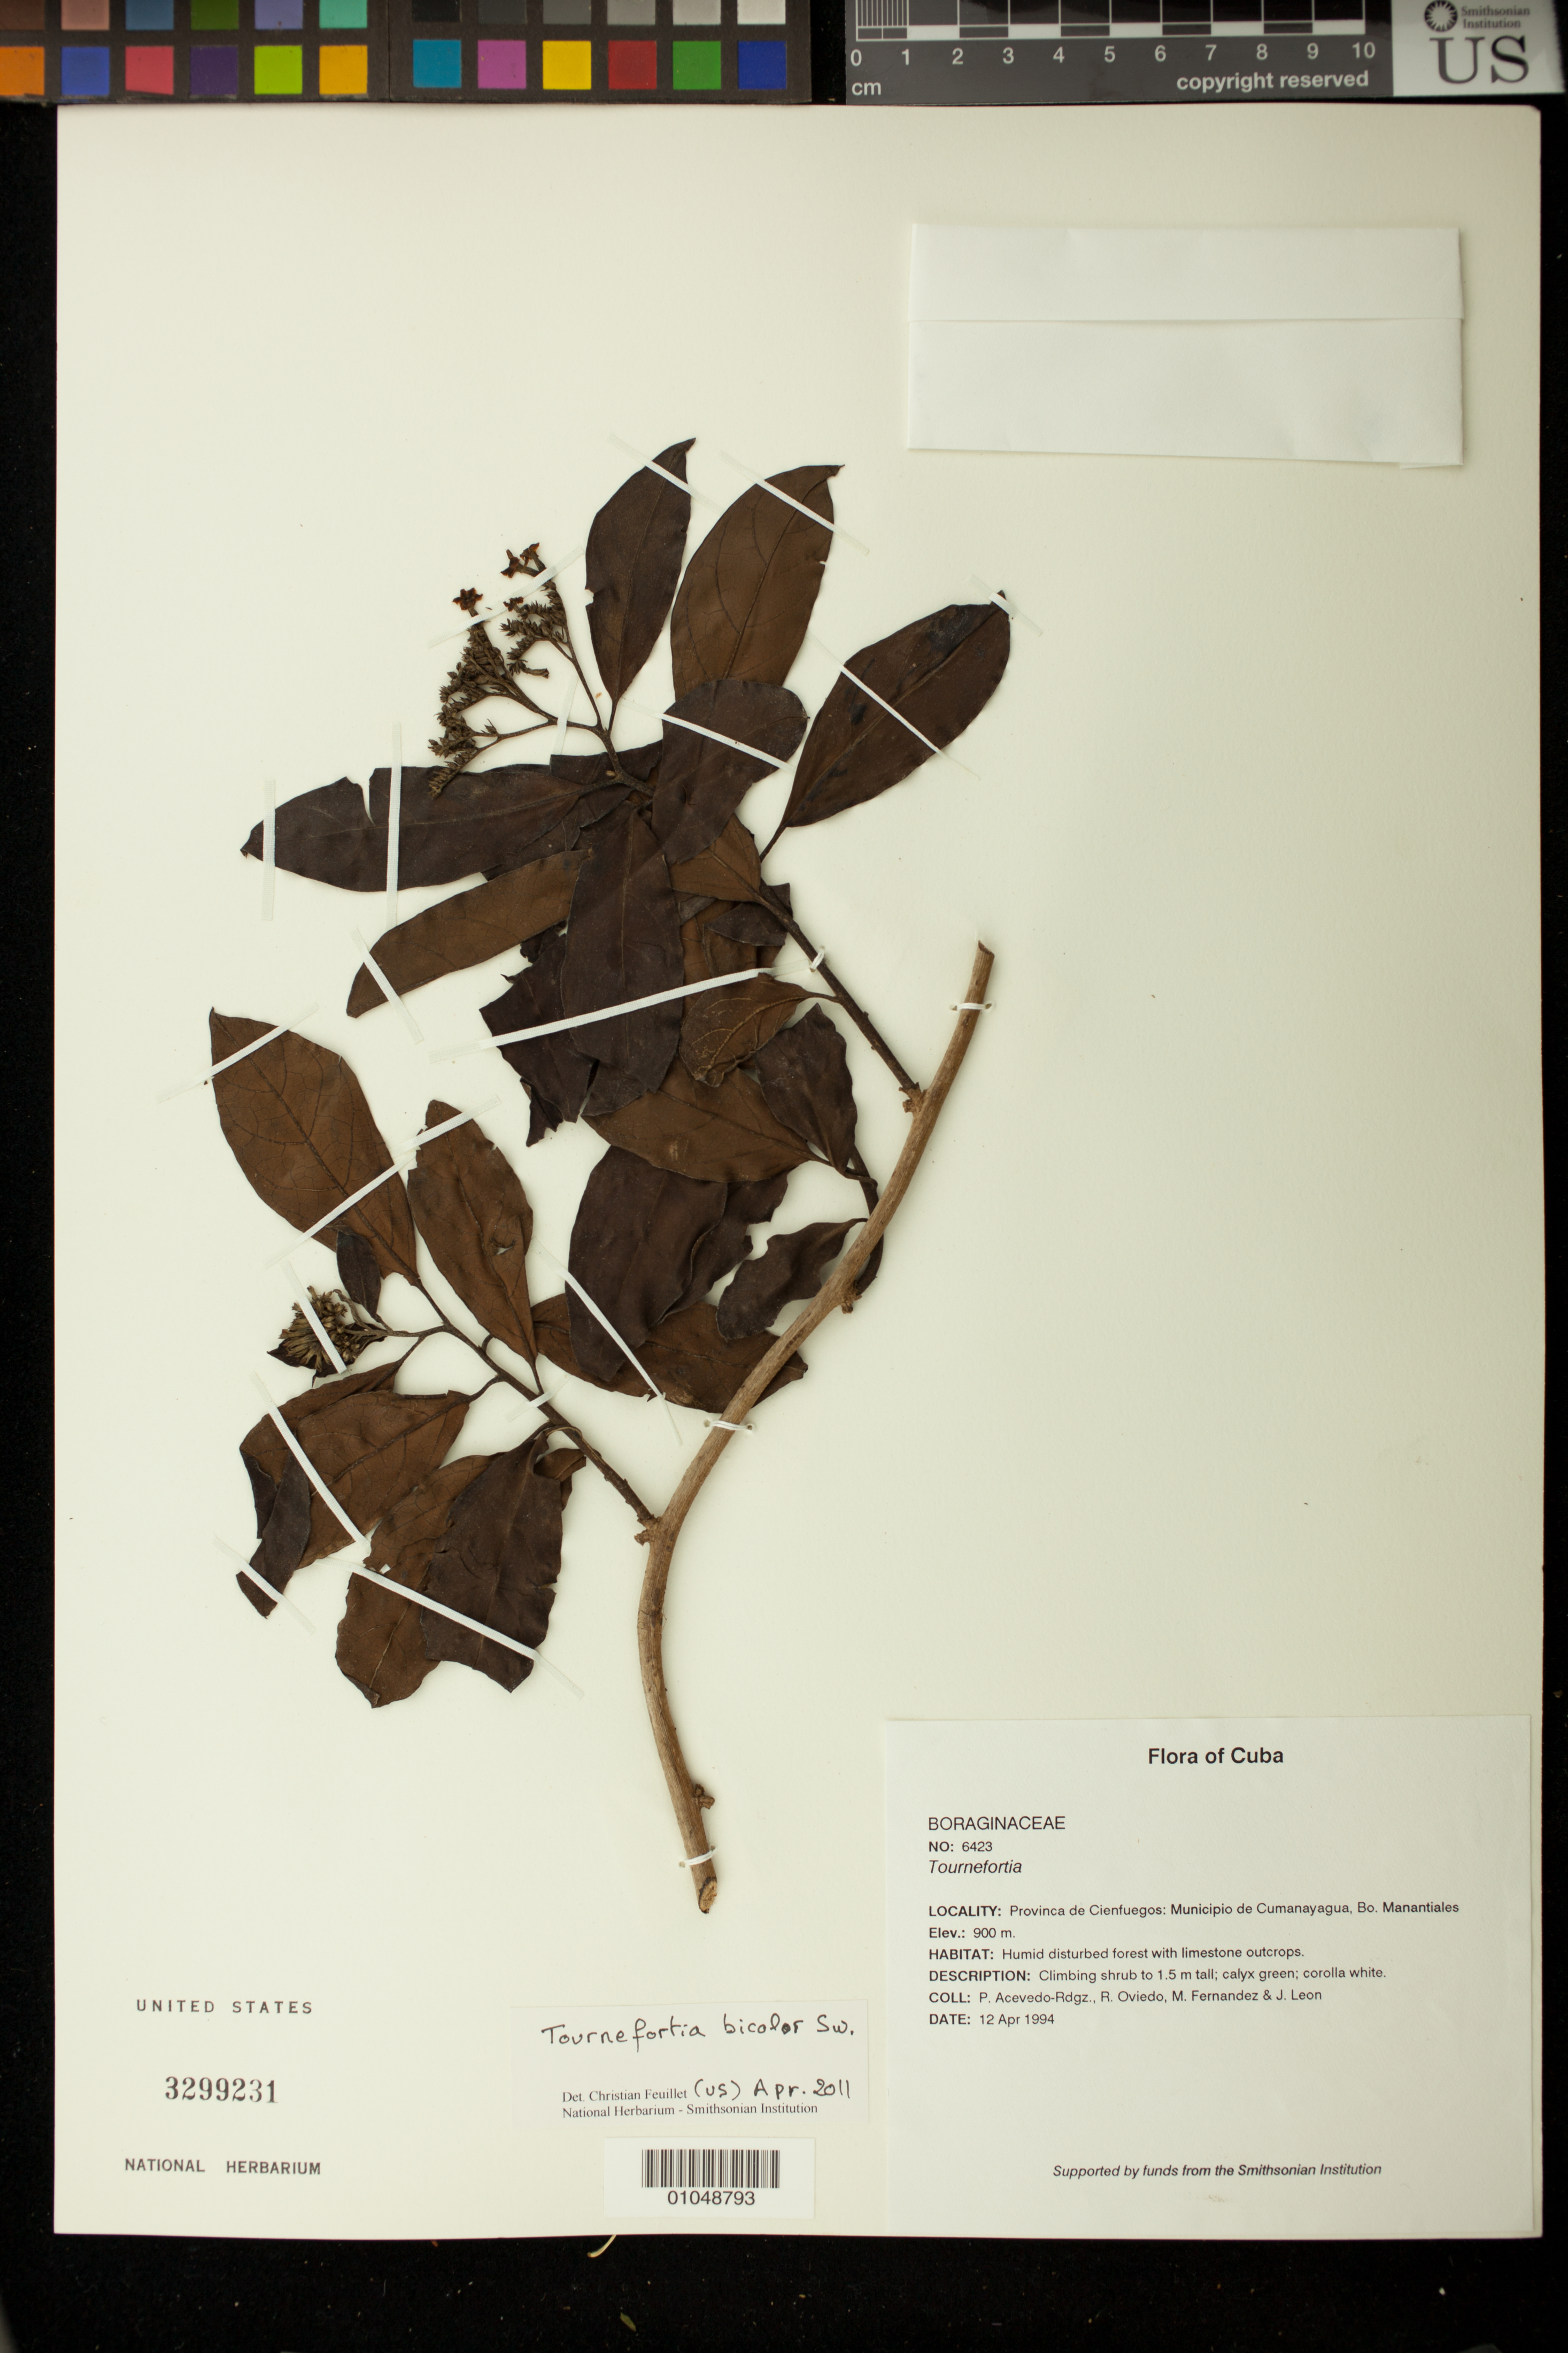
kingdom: Plantae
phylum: Tracheophyta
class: Magnoliopsida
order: Boraginales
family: Heliotropiaceae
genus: Tournefortia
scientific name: Tournefortia bicolor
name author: Sw.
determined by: Feuillet, C.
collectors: P. Acevedo-Rodr., R. Oviedo, M. Fernández & J. León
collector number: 6423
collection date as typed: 12 Apr 1994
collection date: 1994-04-12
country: Cuba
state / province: Cienfuegos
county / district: Municipio de Cumanayagua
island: Cuba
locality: Bo Manantiales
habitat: Humid disturbed forest with limestone outcrops.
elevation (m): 900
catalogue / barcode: US 3299231